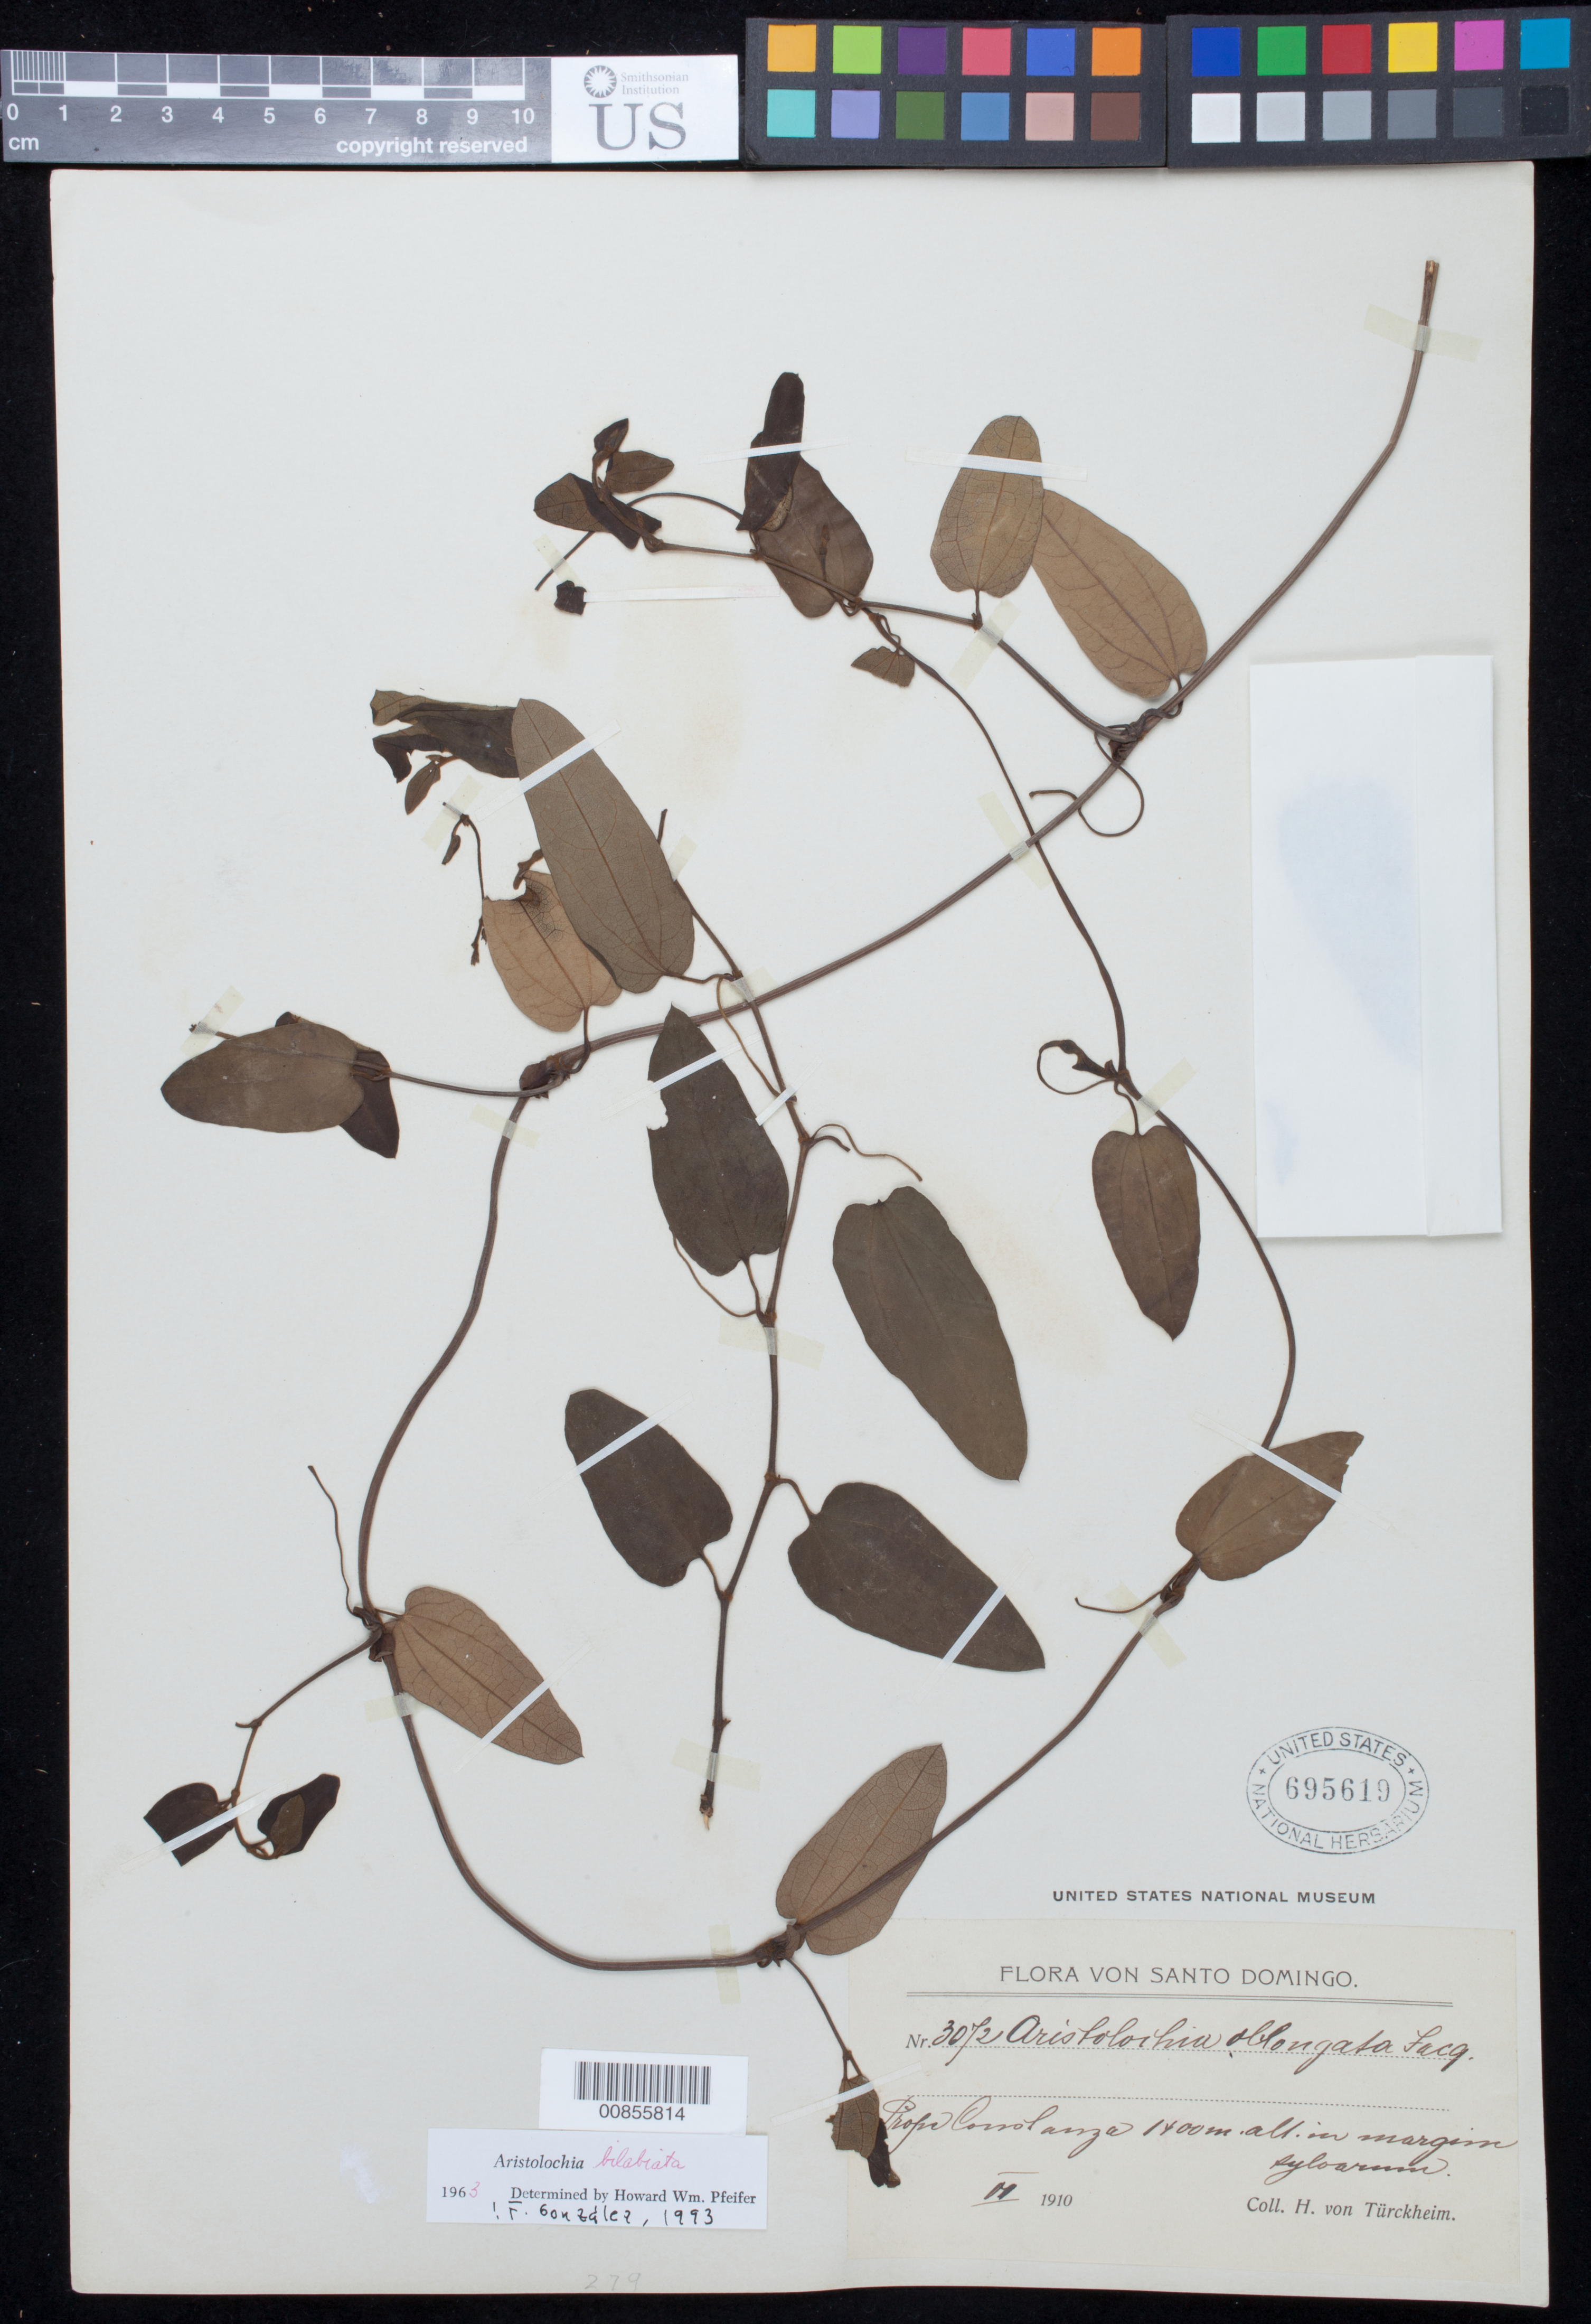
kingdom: Plantae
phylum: Tracheophyta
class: Magnoliopsida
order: Piperales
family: Aristolochiaceae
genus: Aristolochia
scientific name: Aristolochia bilabiata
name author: L.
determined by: González, F., (COL), Universidad Nacional de Colombia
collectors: H. von Türckheim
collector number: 3072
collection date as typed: Feb 1910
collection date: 1910-02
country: Dominican Republic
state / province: La Vega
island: Hispaniola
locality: Prope Constanza.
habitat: In margim sylvarum.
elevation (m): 1100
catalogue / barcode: US 695619